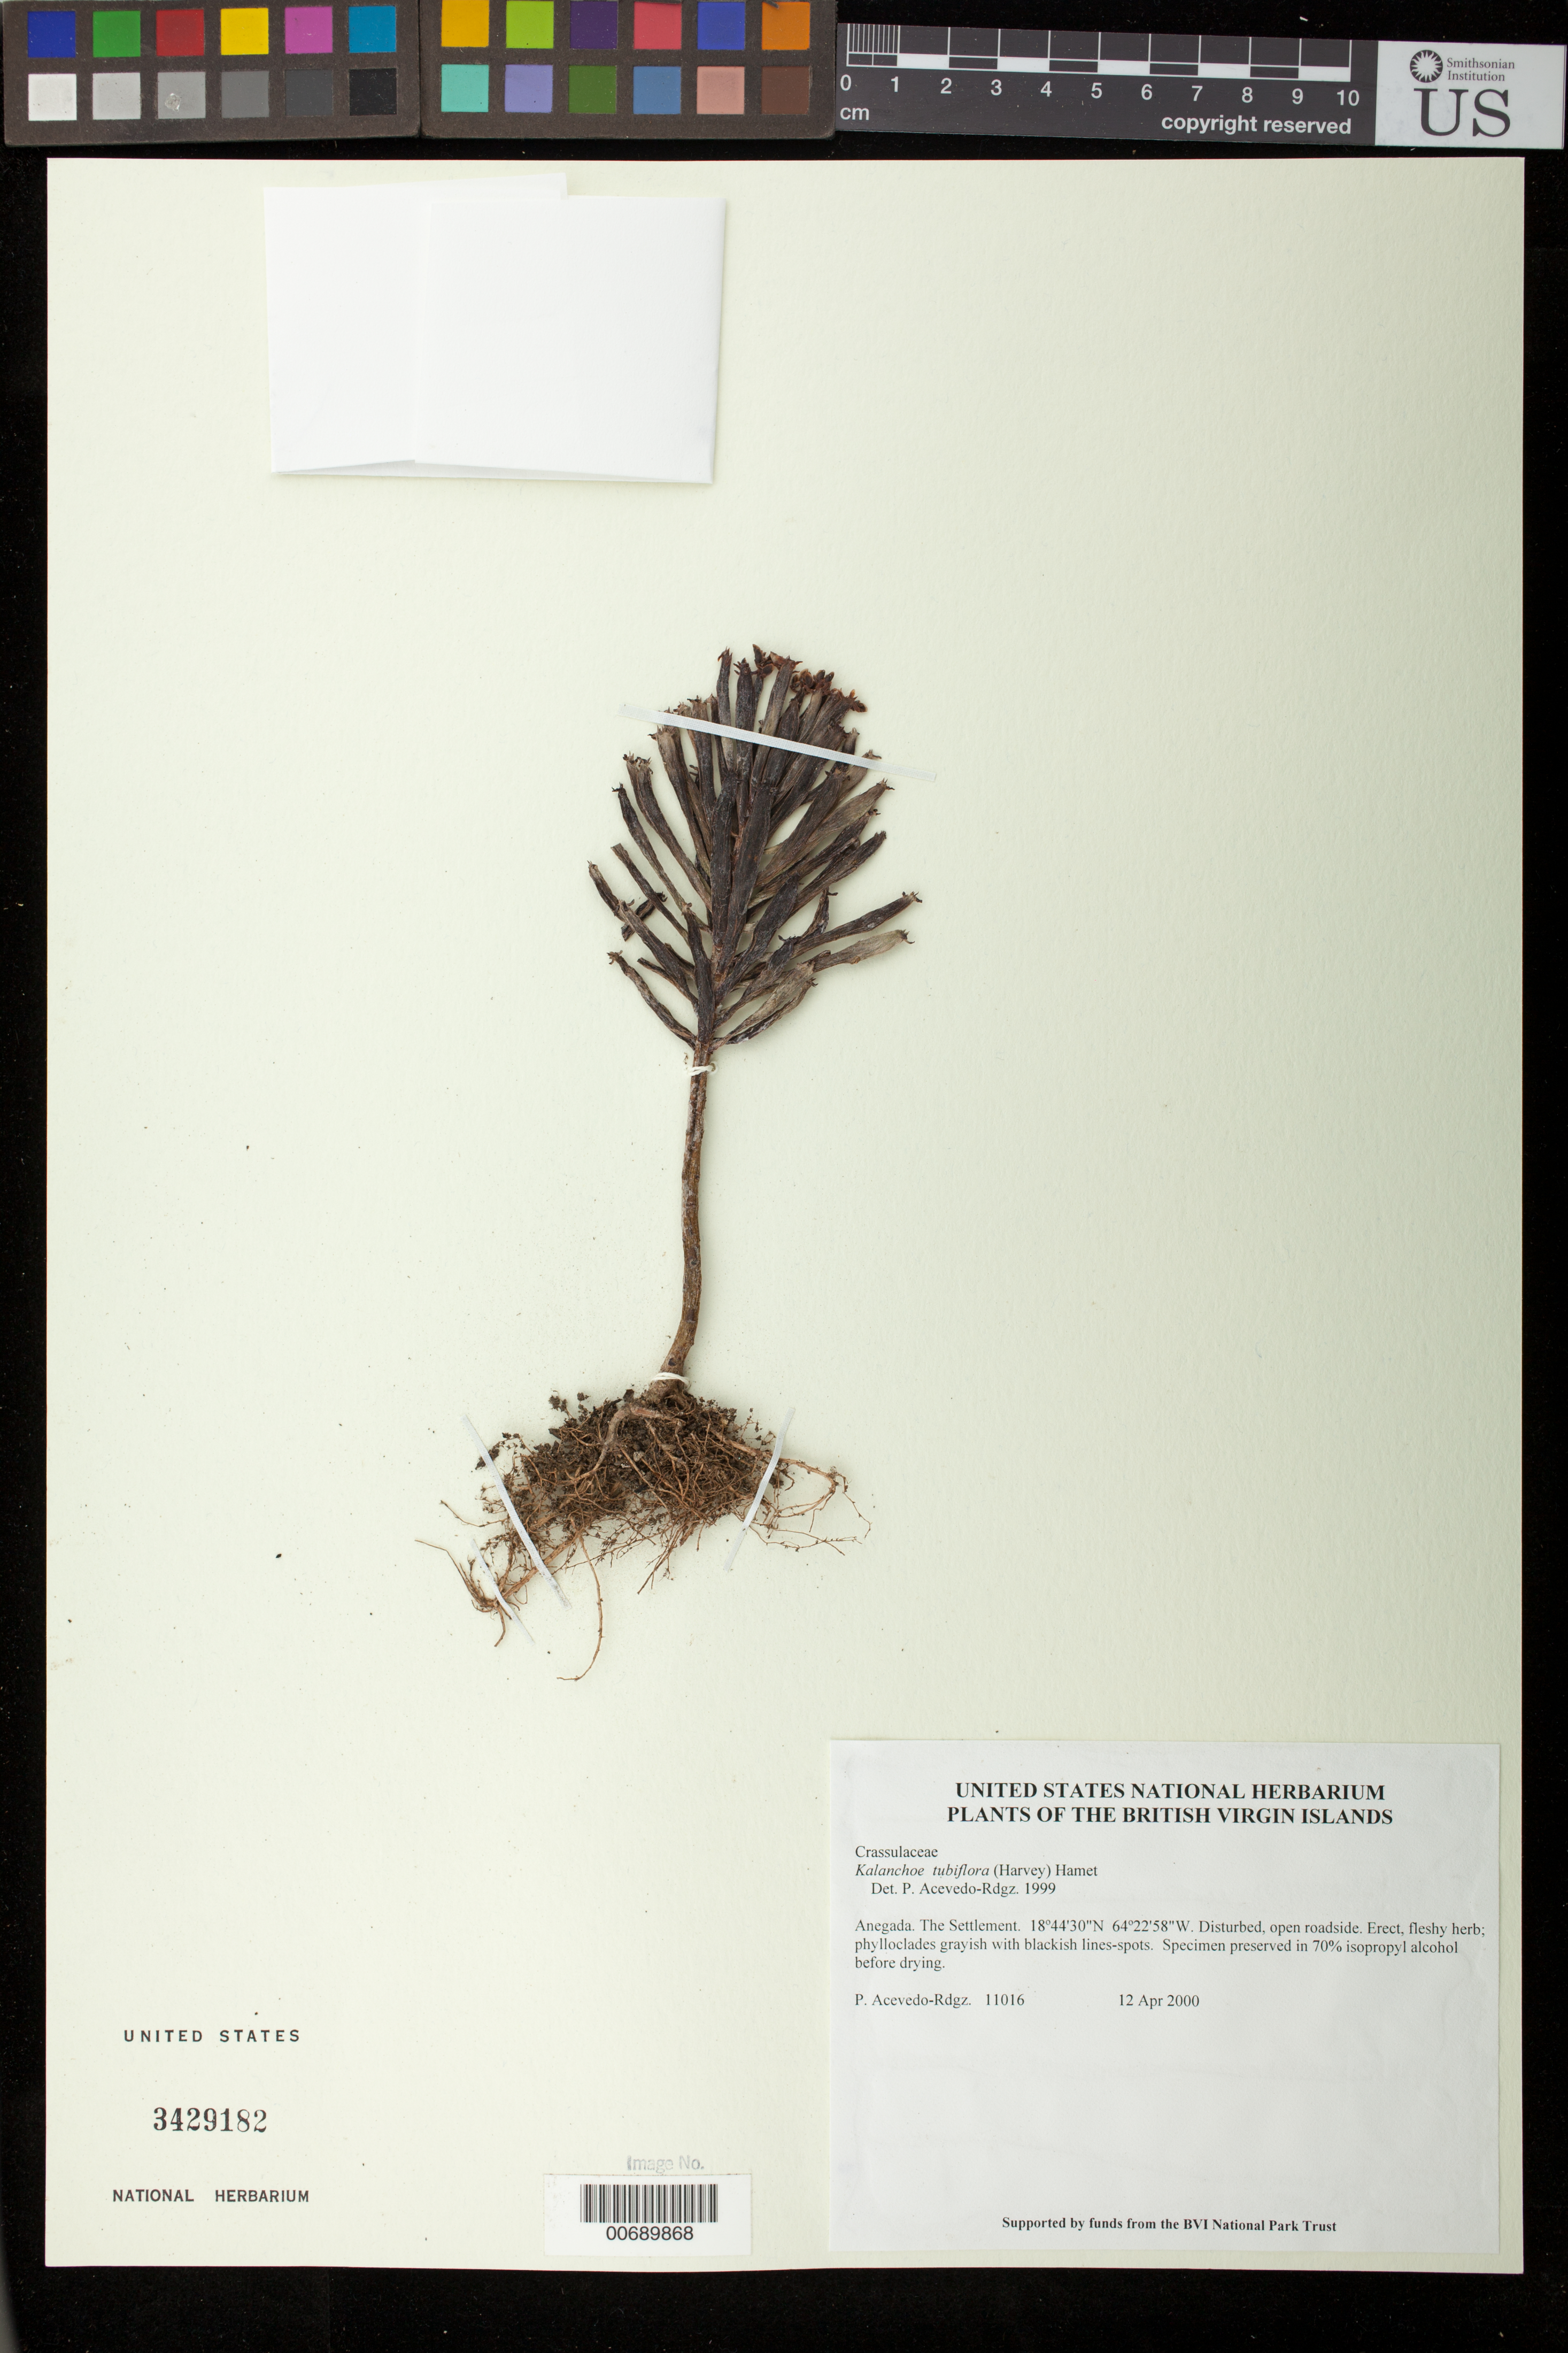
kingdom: Plantae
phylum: Tracheophyta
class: Magnoliopsida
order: Saxifragales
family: Crassulaceae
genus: Kalanchoe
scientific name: Kalanchoe delagoensis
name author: Eckl. & Zeyh.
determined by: Wagner, W. L., (BOT), Smithsonian Institution - National Museum of Natural History (UNITED STATES)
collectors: P. Acevedo-Rodr.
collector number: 11016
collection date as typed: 12 Apr 2000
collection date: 2000-04-12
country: British Virgin Islands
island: Anegada I.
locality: The Settlement.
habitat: Disturbed, open roadside.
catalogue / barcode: US 3429182